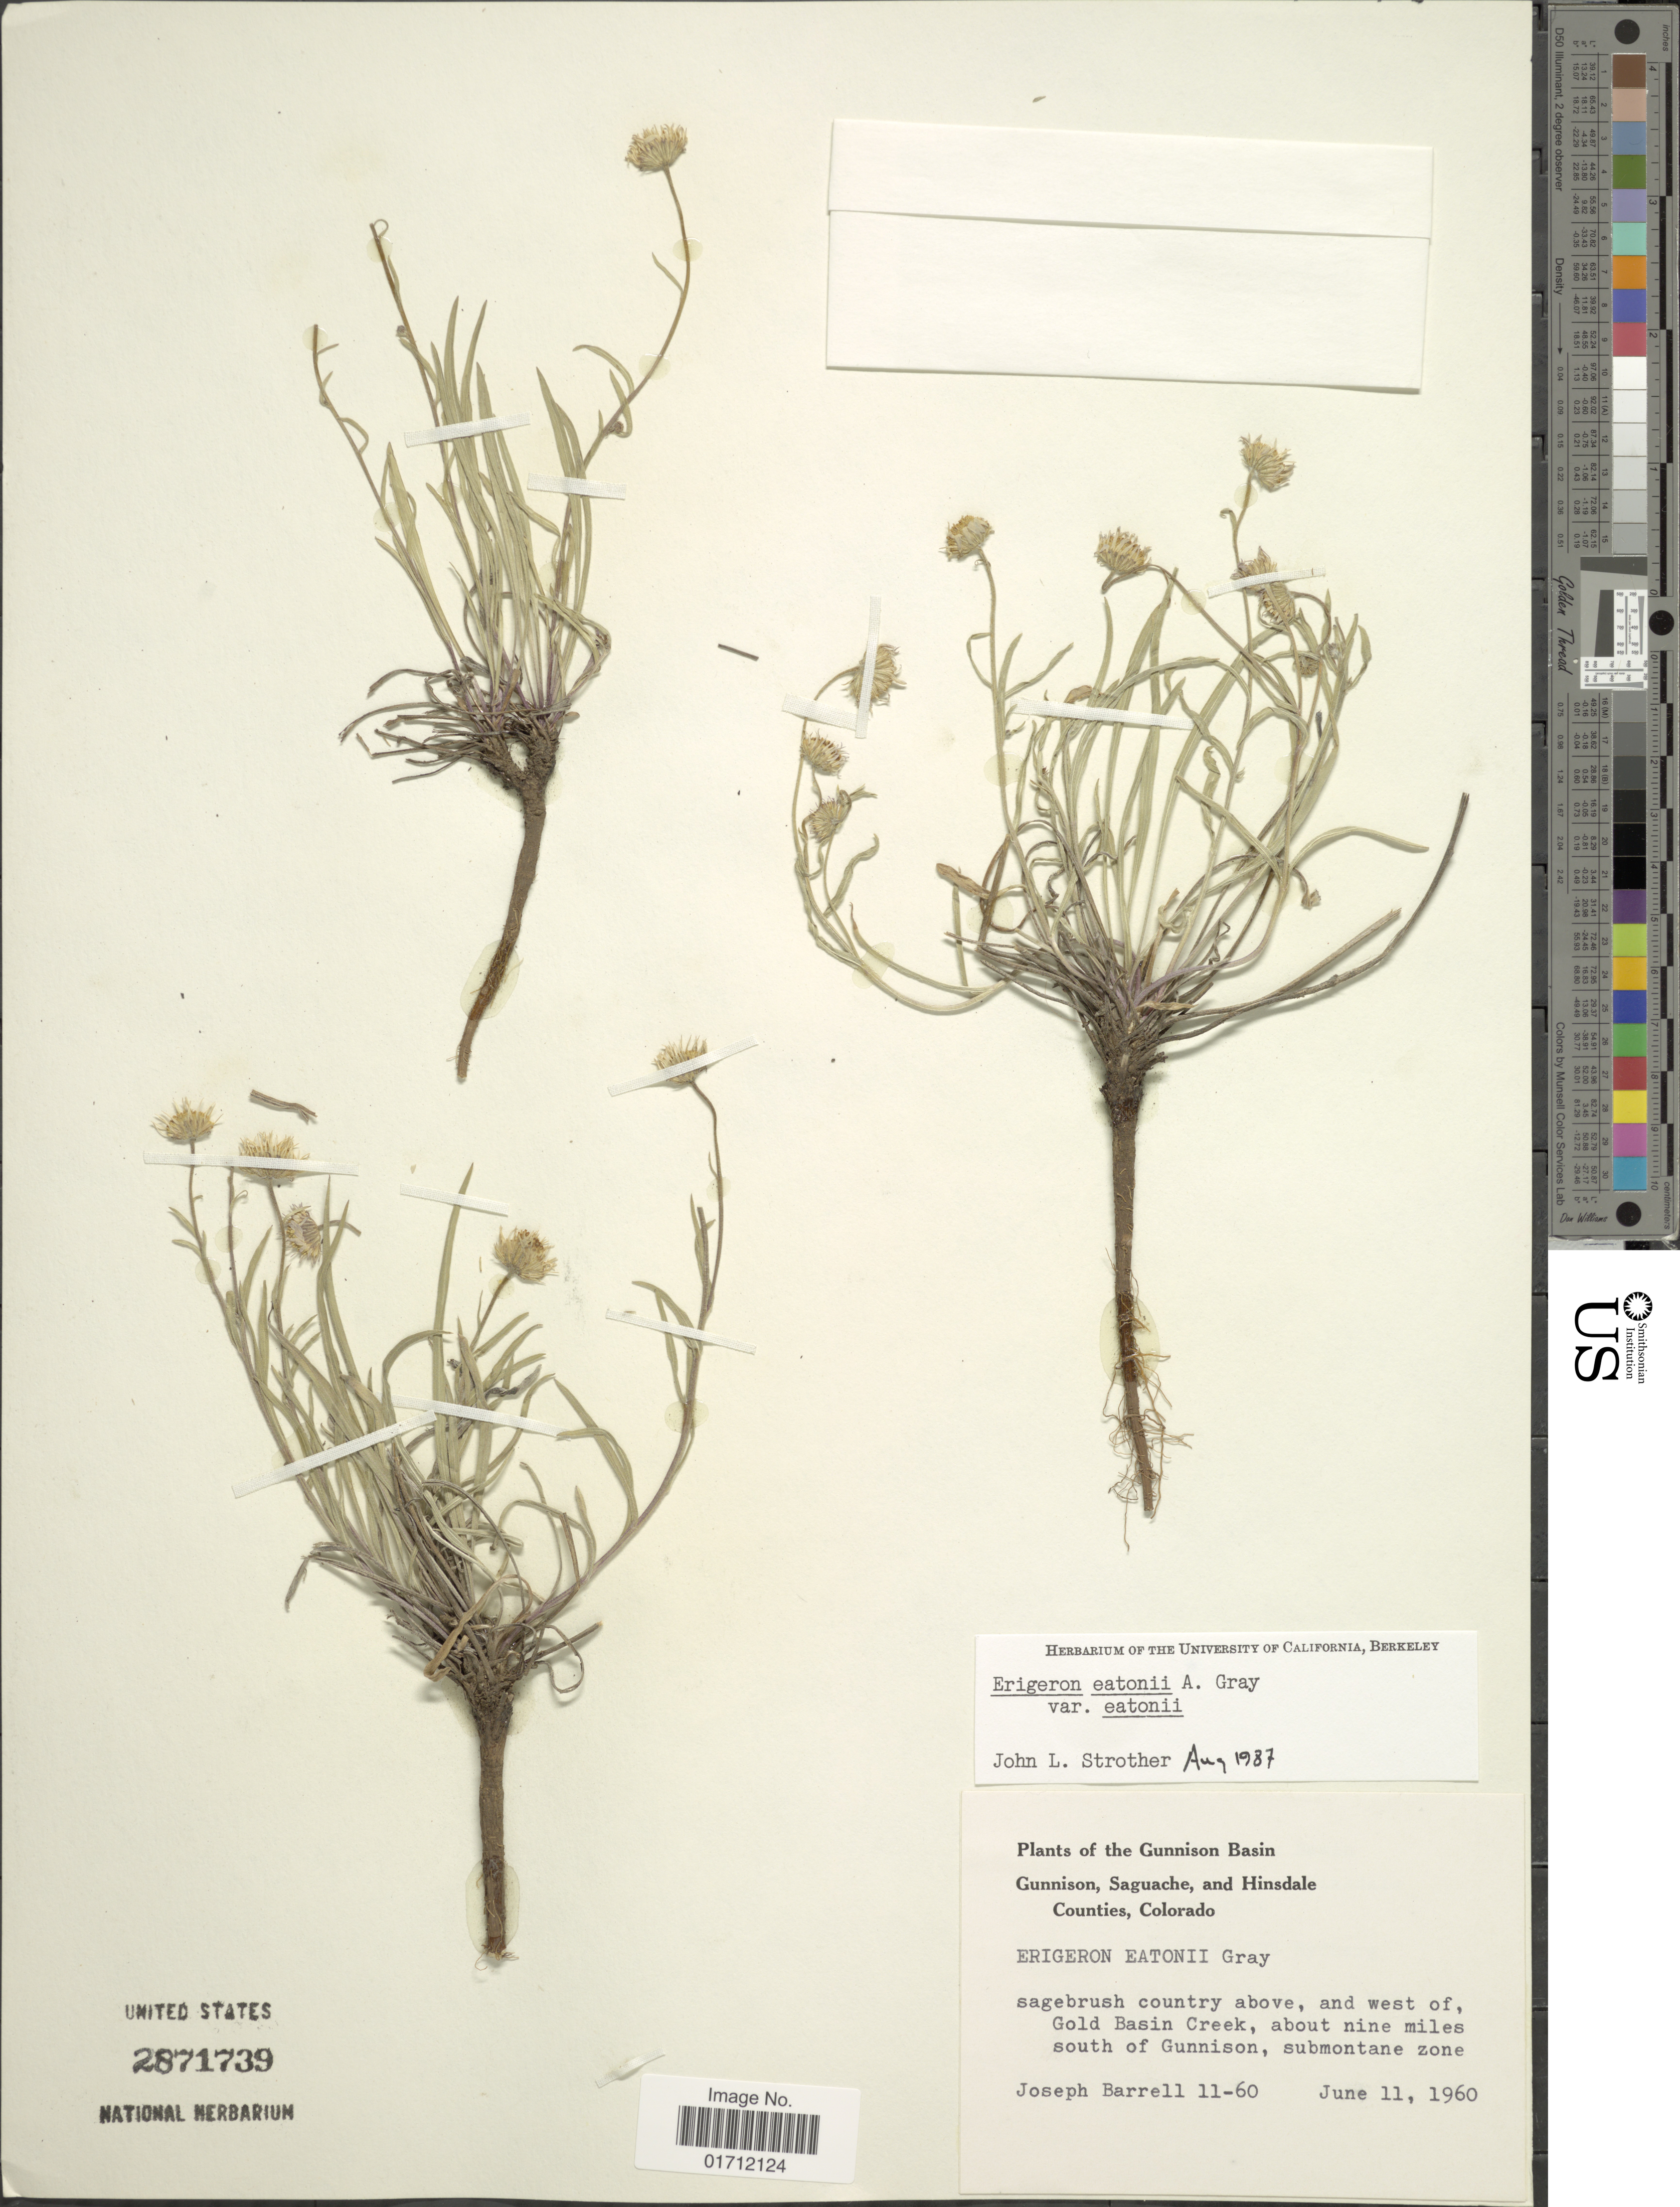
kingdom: Plantae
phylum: Tracheophyta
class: Magnoliopsida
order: Asterales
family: Asteraceae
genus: Erigeron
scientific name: Erigeron eatonii var. eatonii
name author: A. Gray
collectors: J. Barrell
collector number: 11-60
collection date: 1960-06-11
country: United States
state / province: Colorado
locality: The Gunnison Basin, sagebrush country above, and west of, Gold Basin Creek, about nine miles south of Gunnison, submontane zone.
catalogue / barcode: US 2871739